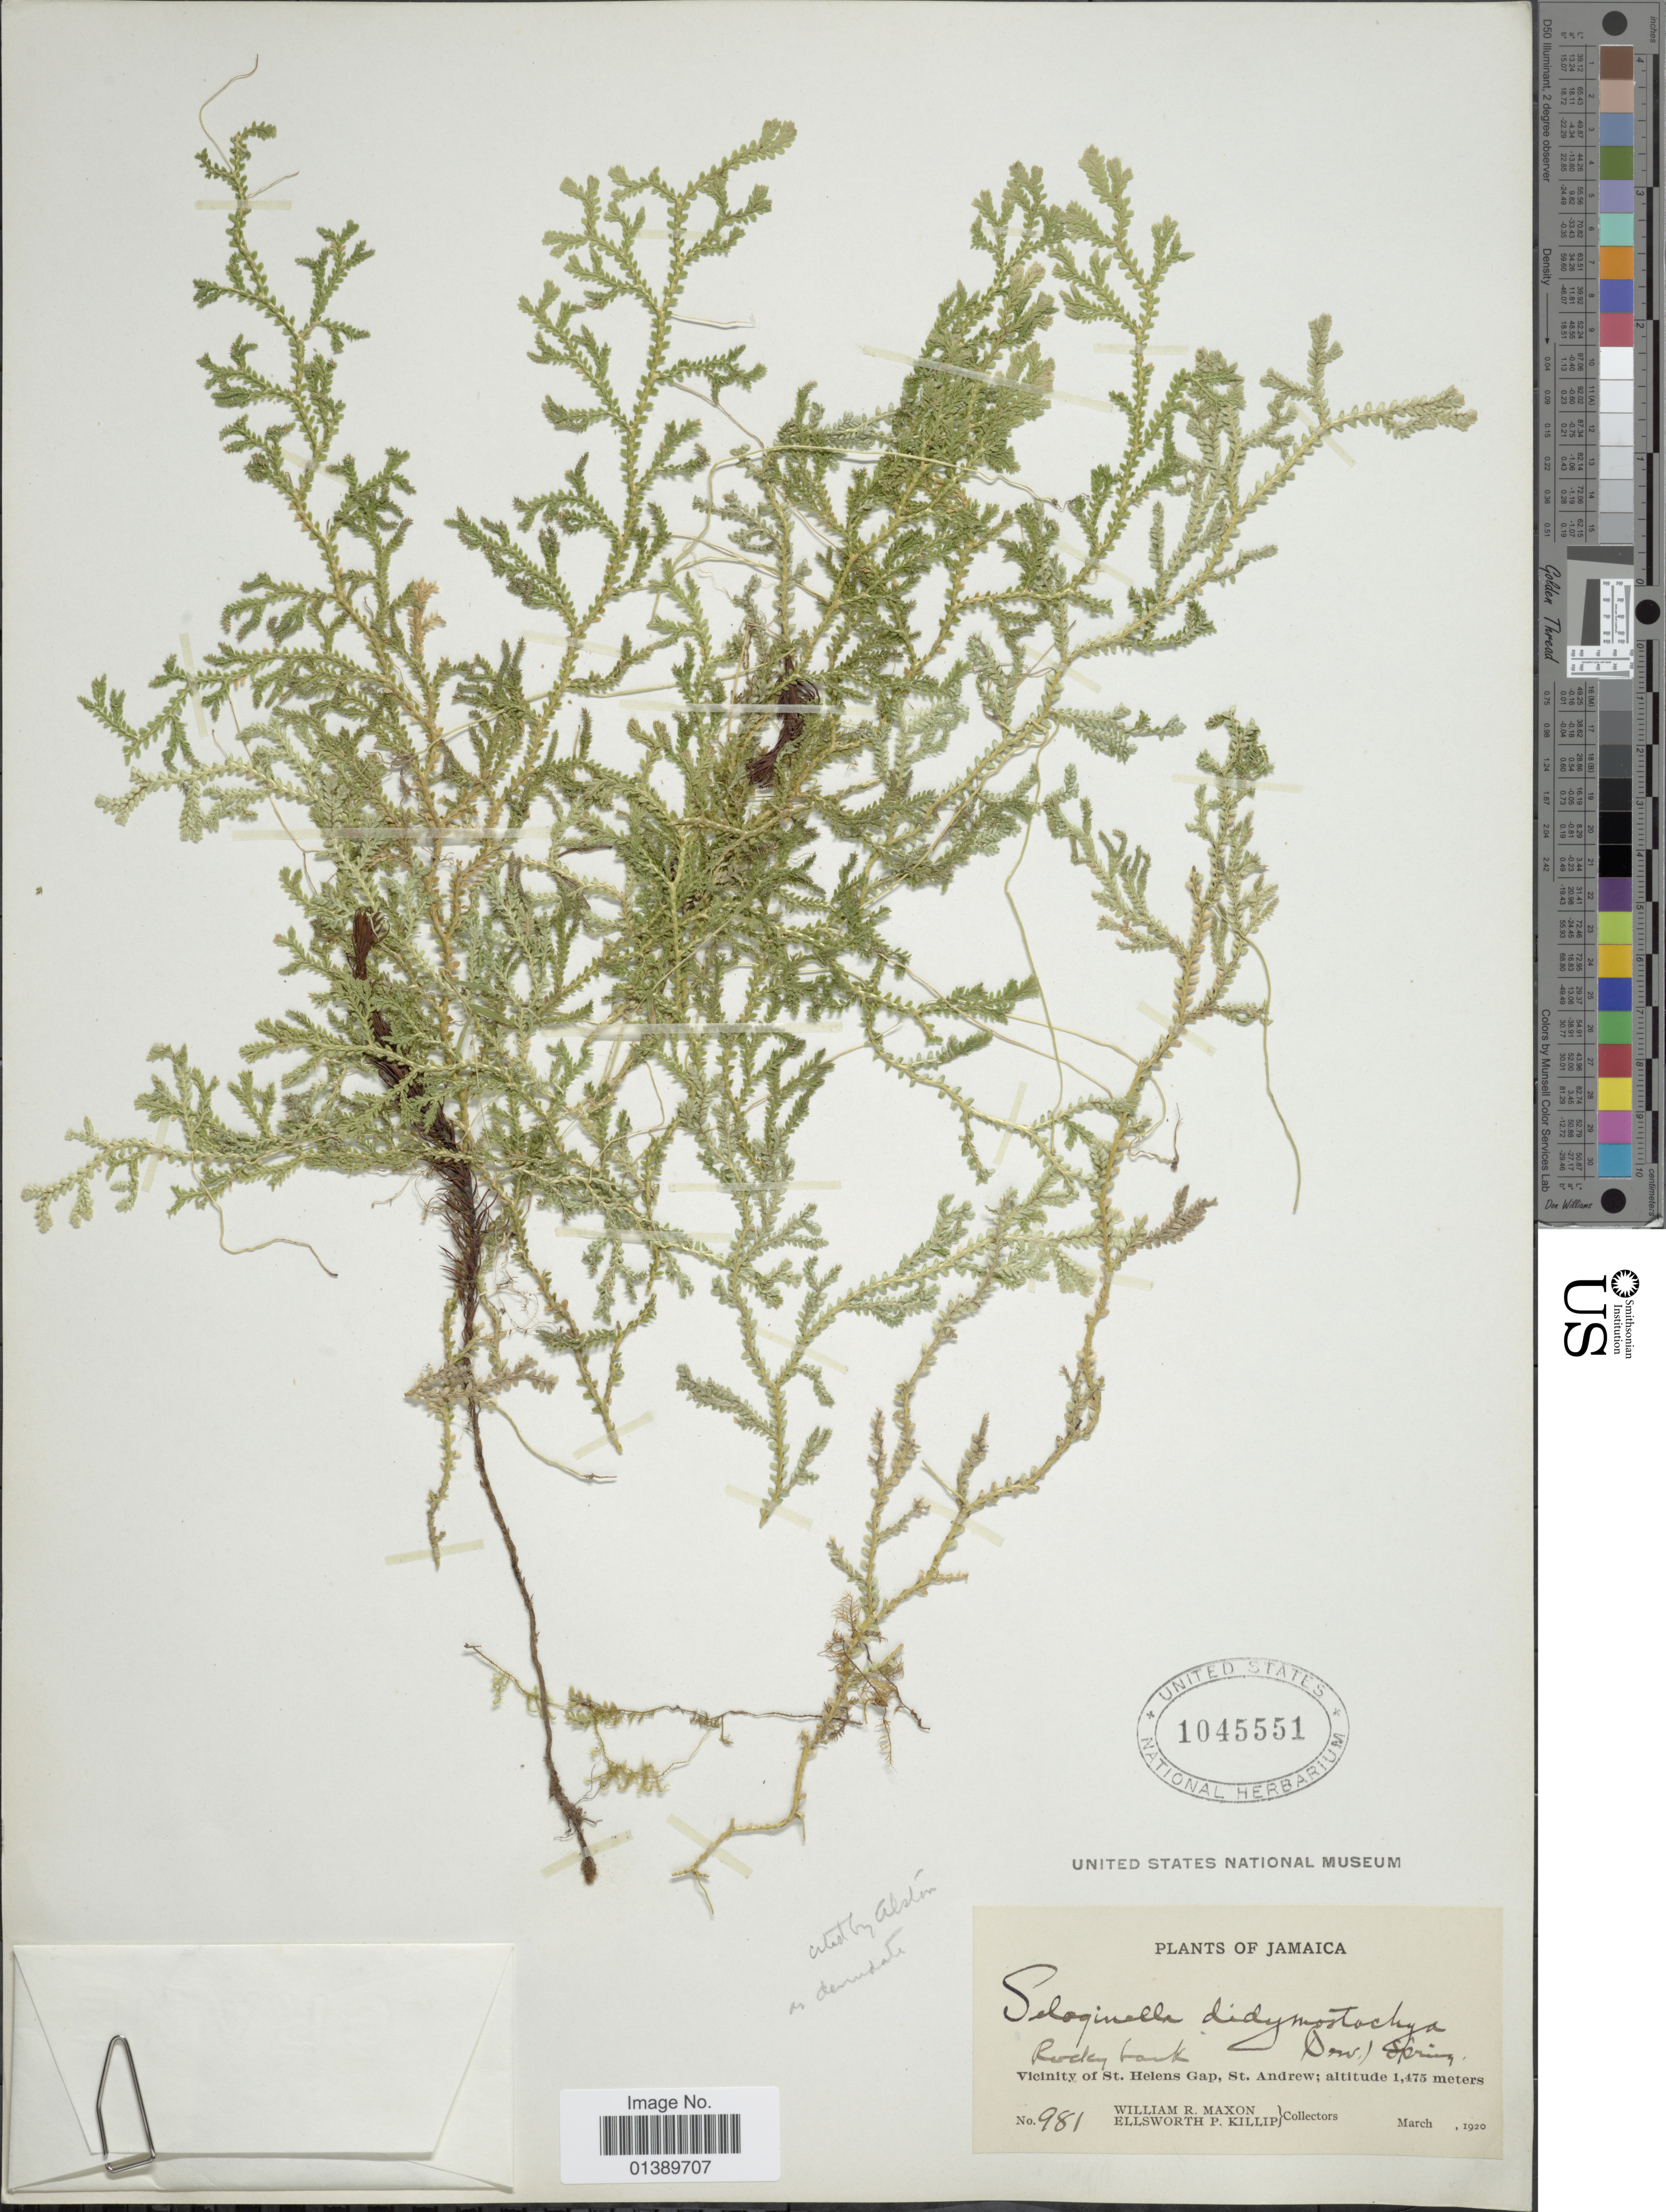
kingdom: Plantae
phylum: Tracheophyta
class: Lycopodiopsida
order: Selaginellales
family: Selaginellaceae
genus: Selaginella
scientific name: Selaginella denudata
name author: (Willd.) Spring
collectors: W. R. Maxon & E. P. Killip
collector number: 981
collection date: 1920-03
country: Jamaica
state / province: Saint Andrew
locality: Rocky bank, Vicinity of St Helens Gap, St Andrew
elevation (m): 1475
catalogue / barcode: US 1045551